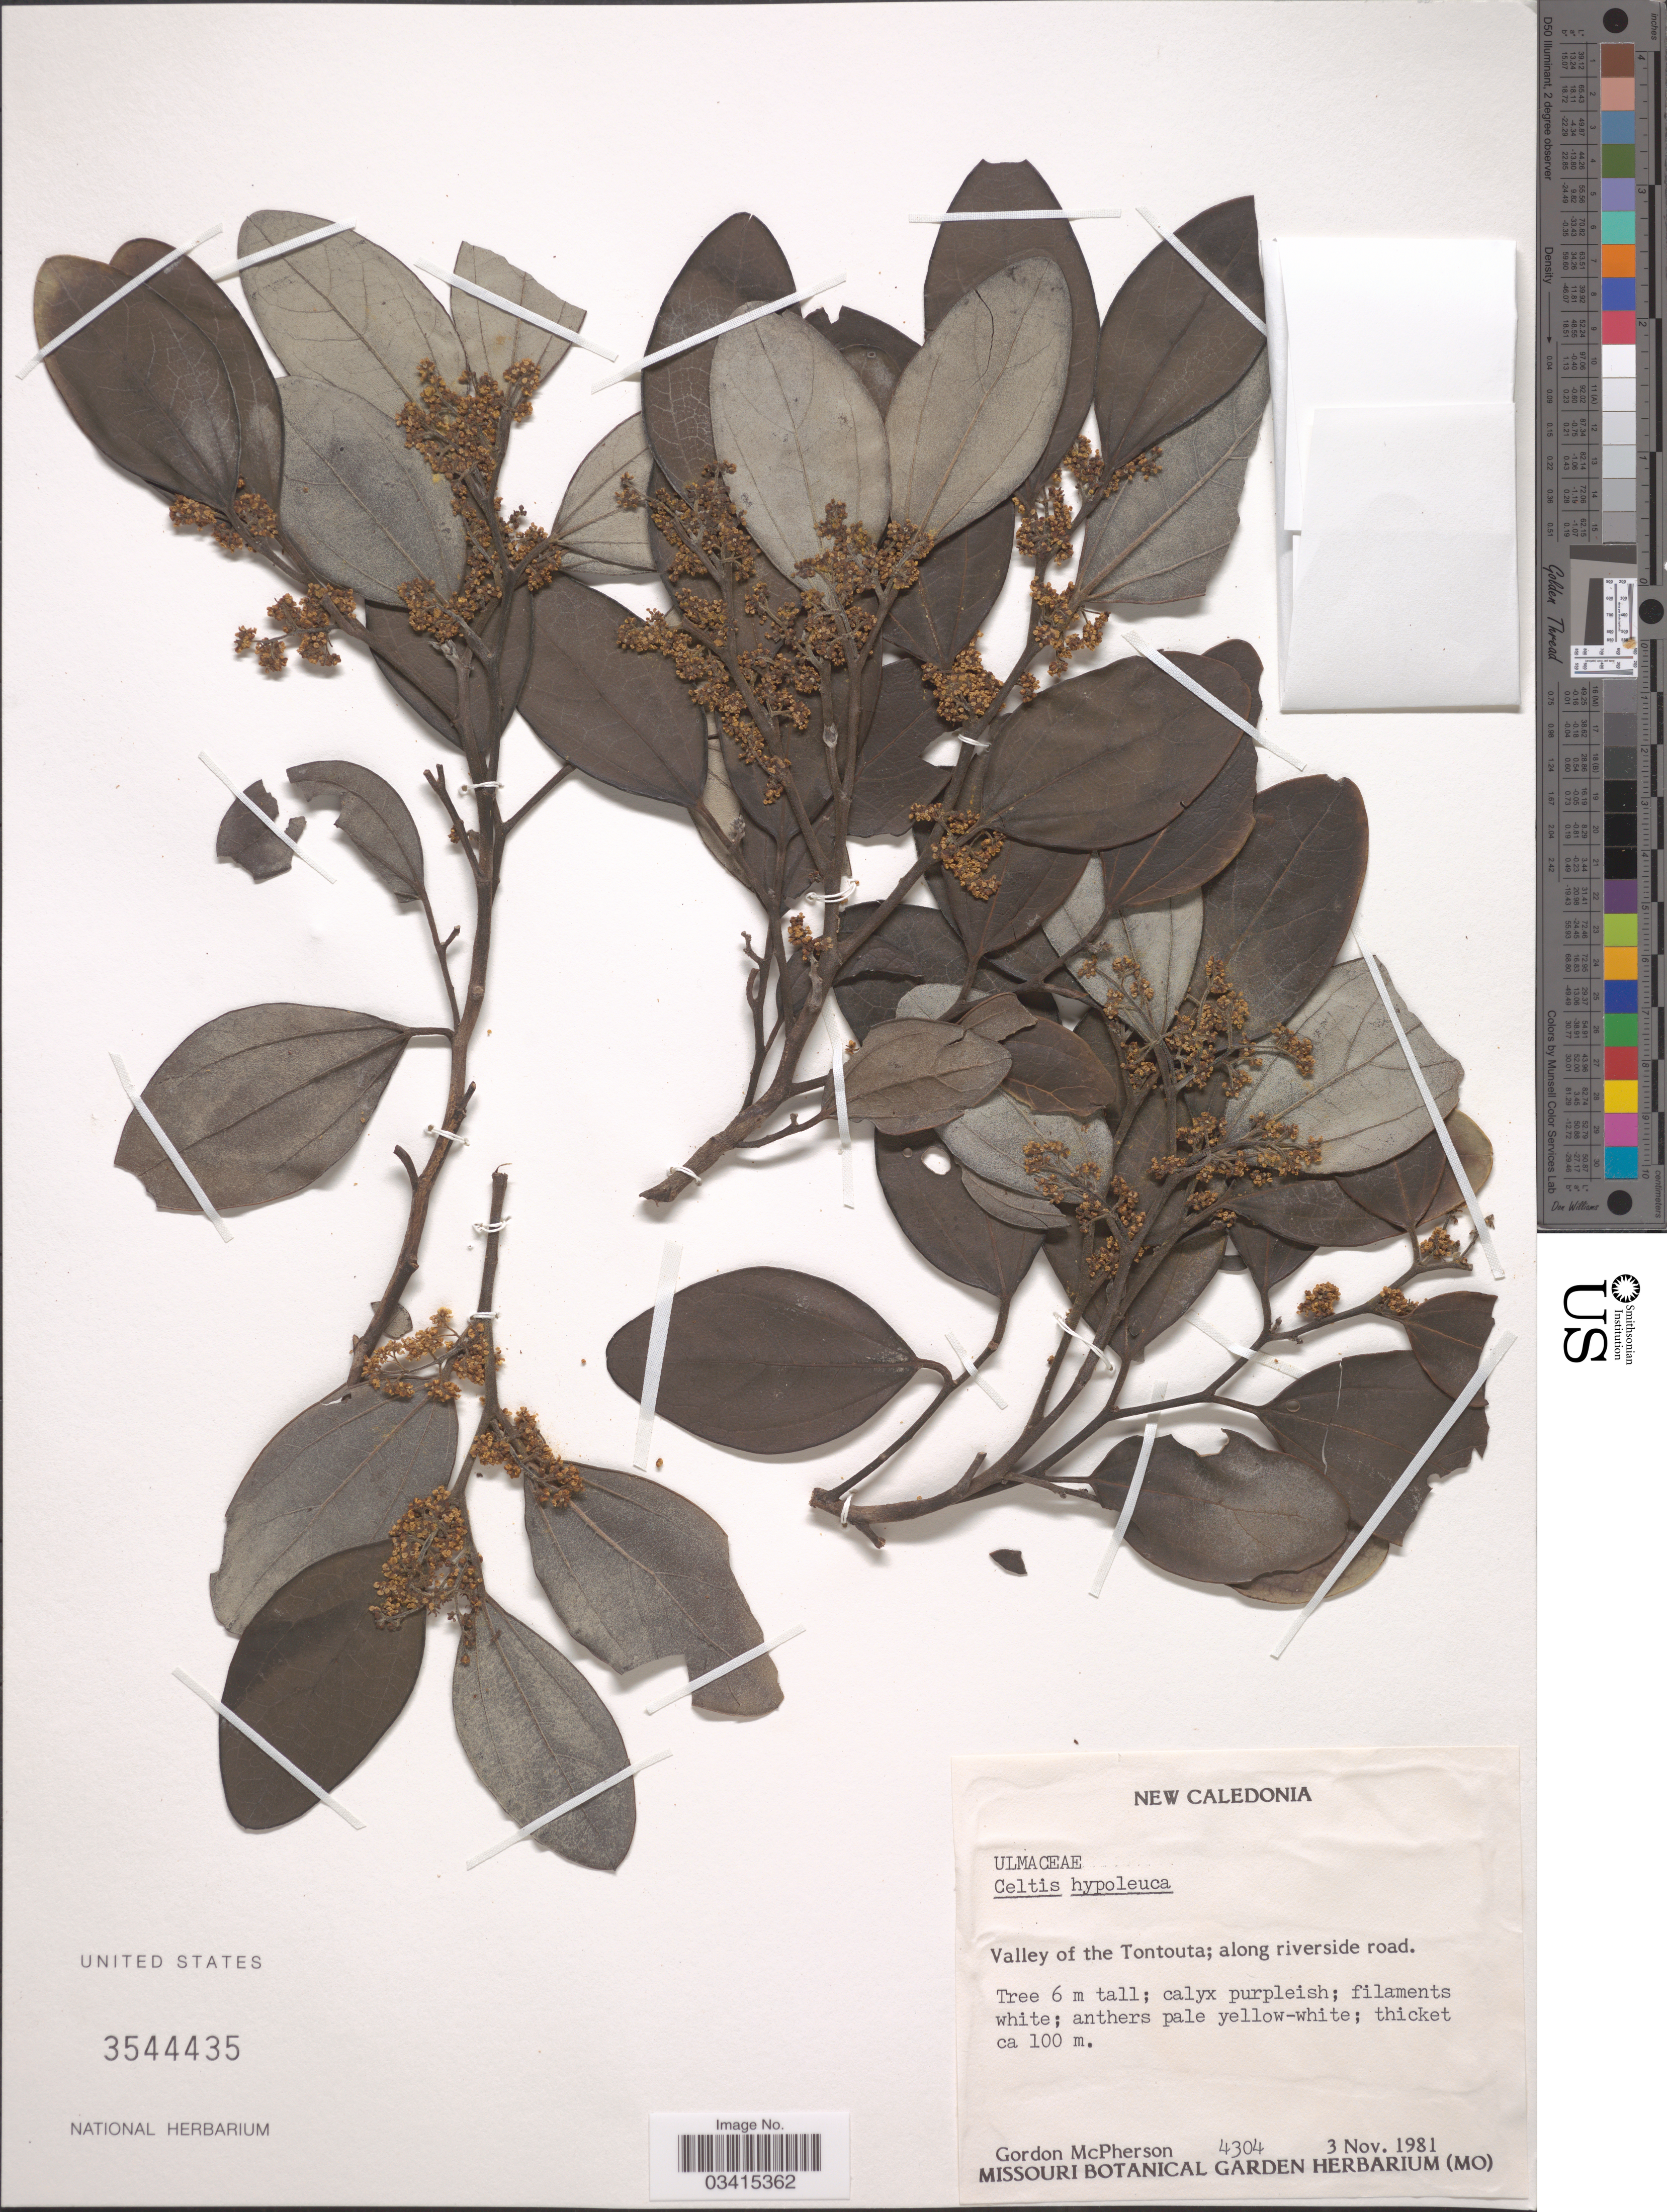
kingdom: Plantae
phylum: Tracheophyta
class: Magnoliopsida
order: Rosales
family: Cannabaceae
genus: Celtis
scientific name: Celtis hypoleuca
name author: Planch.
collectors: G. D. McPherson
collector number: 4304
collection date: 1981-11-03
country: New Caledonia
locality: Valley of the Tontouta; along riverside road.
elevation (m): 100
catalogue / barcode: US 3544435